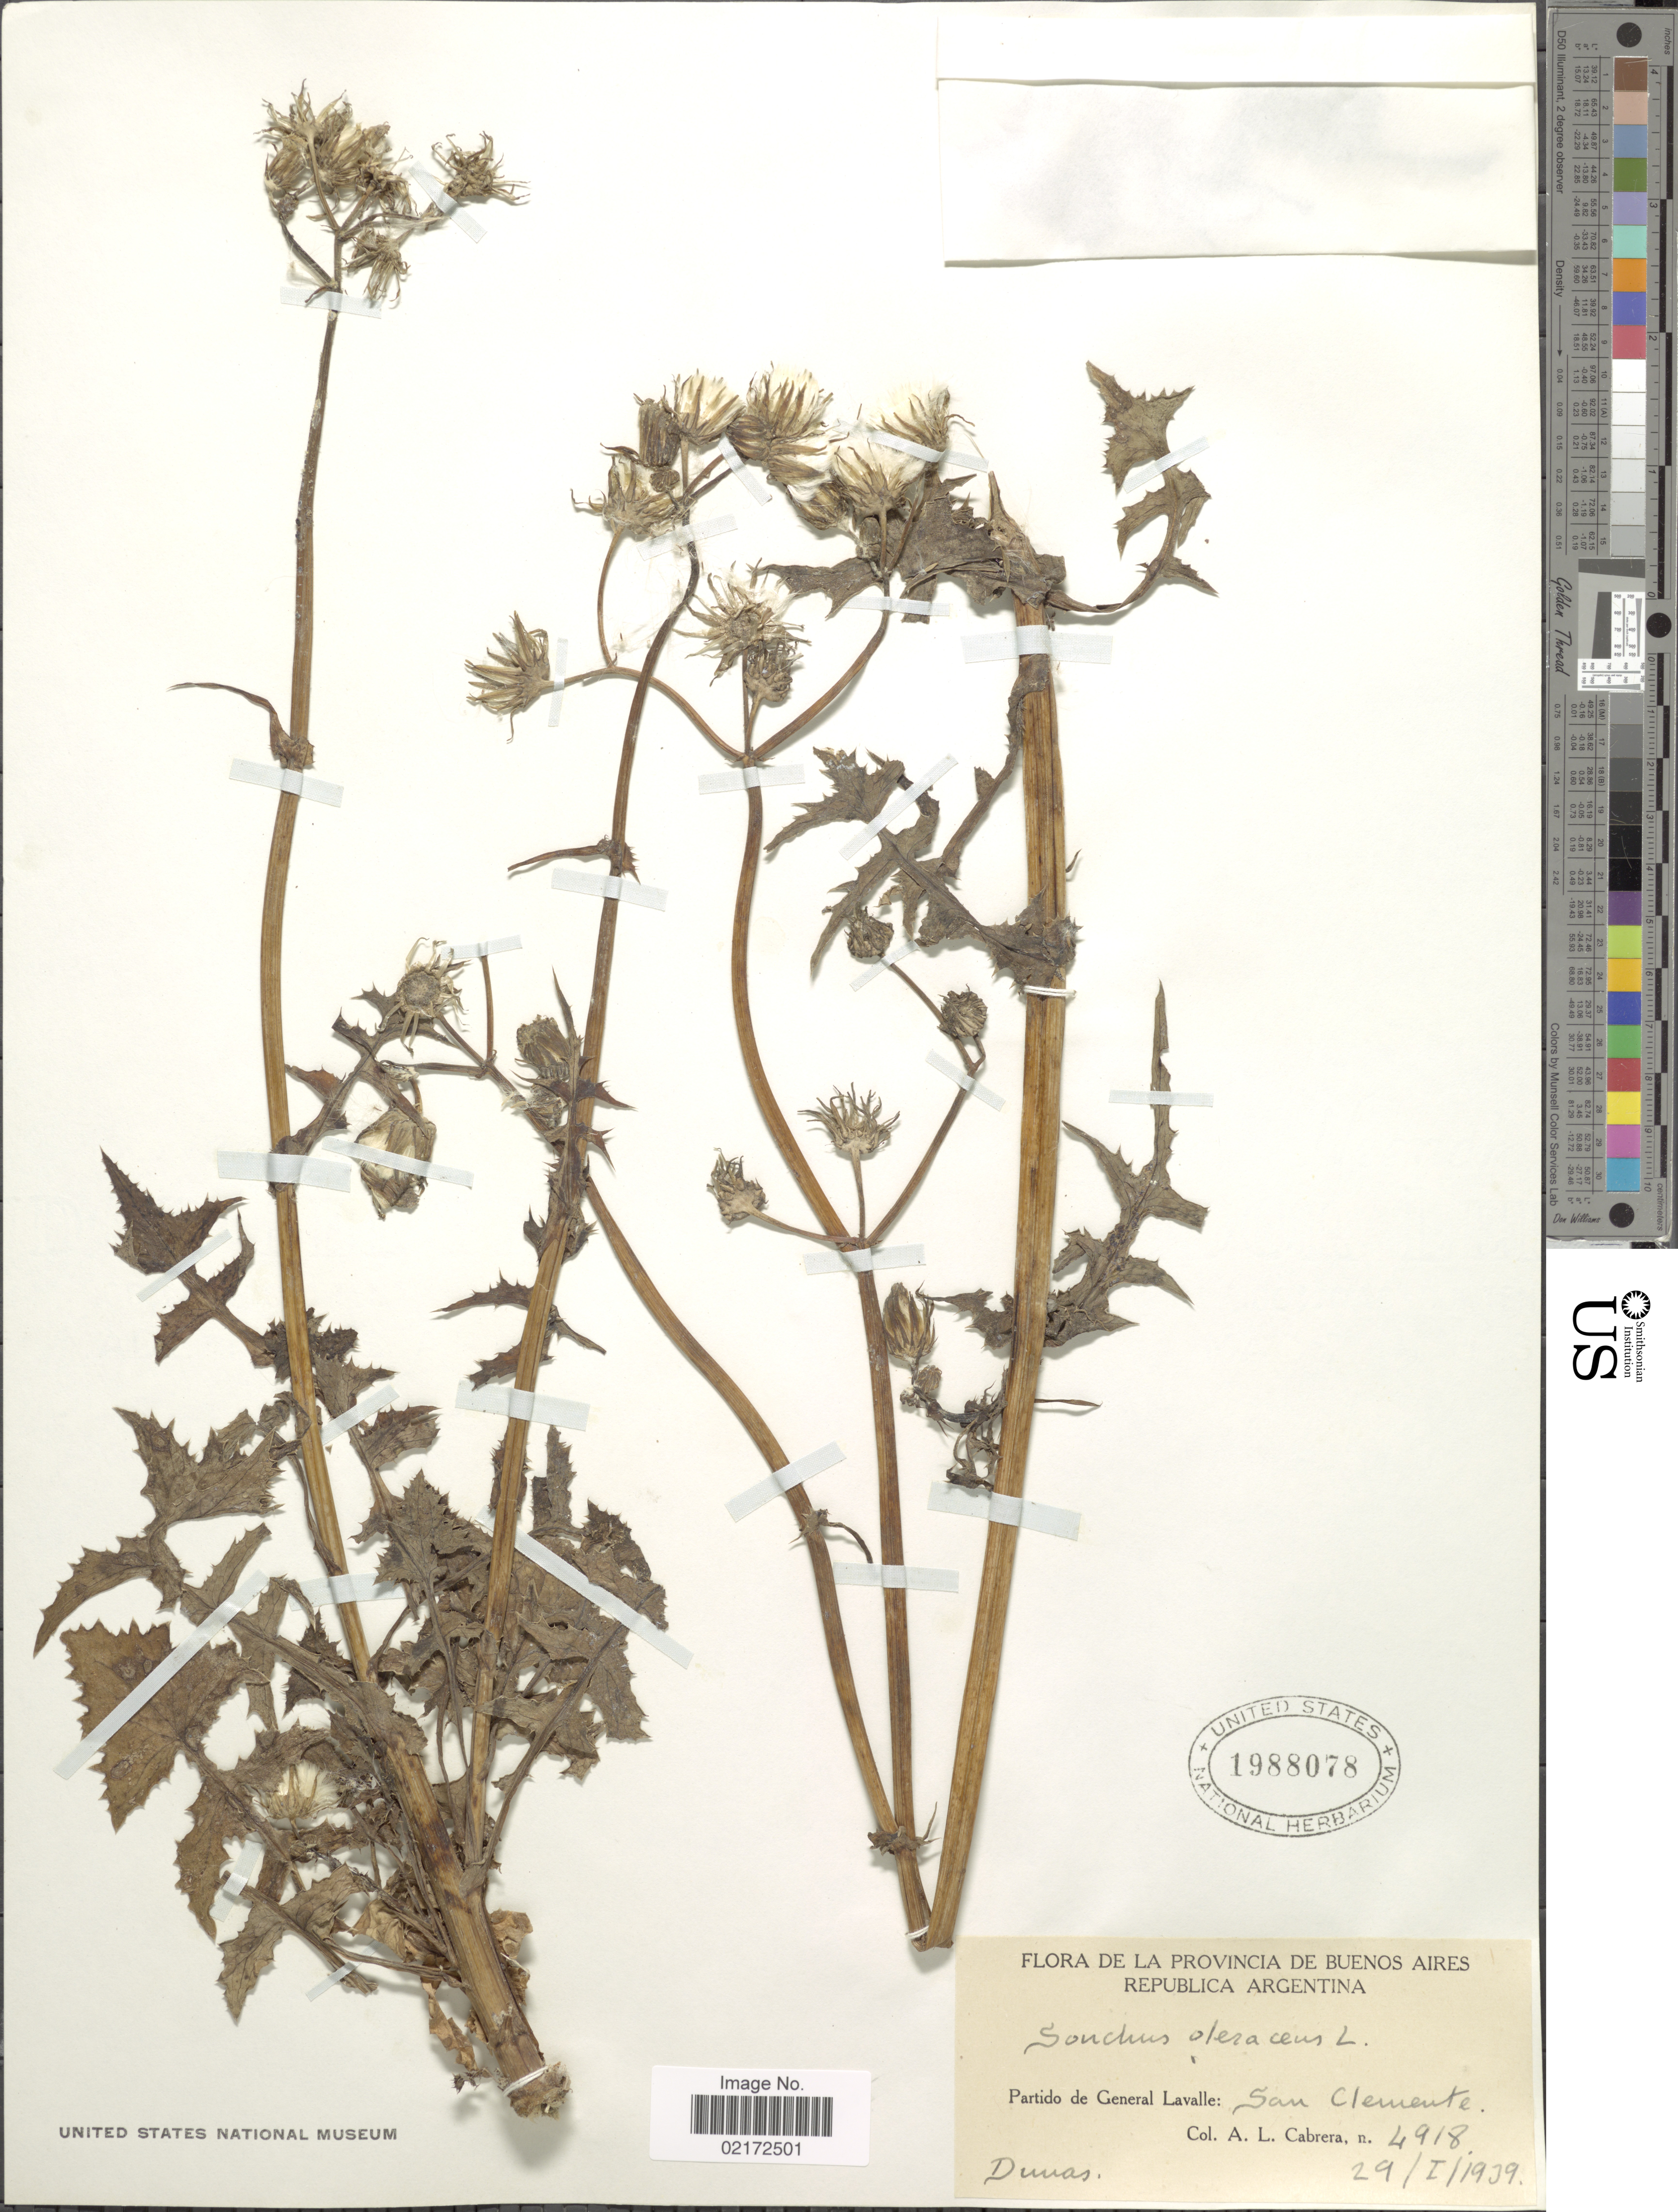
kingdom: Plantae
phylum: Tracheophyta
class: Magnoliopsida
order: Asterales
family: Asteraceae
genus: Sonchus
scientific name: Sonchus oleraceus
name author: L.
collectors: A. L. Cabrera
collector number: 4918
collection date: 1939-01-29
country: Argentina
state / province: Buenos Aires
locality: Provincia de Buenos Aires. Republica Argentina. Partida de General Lavalle: San Clemente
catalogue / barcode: US 1988078